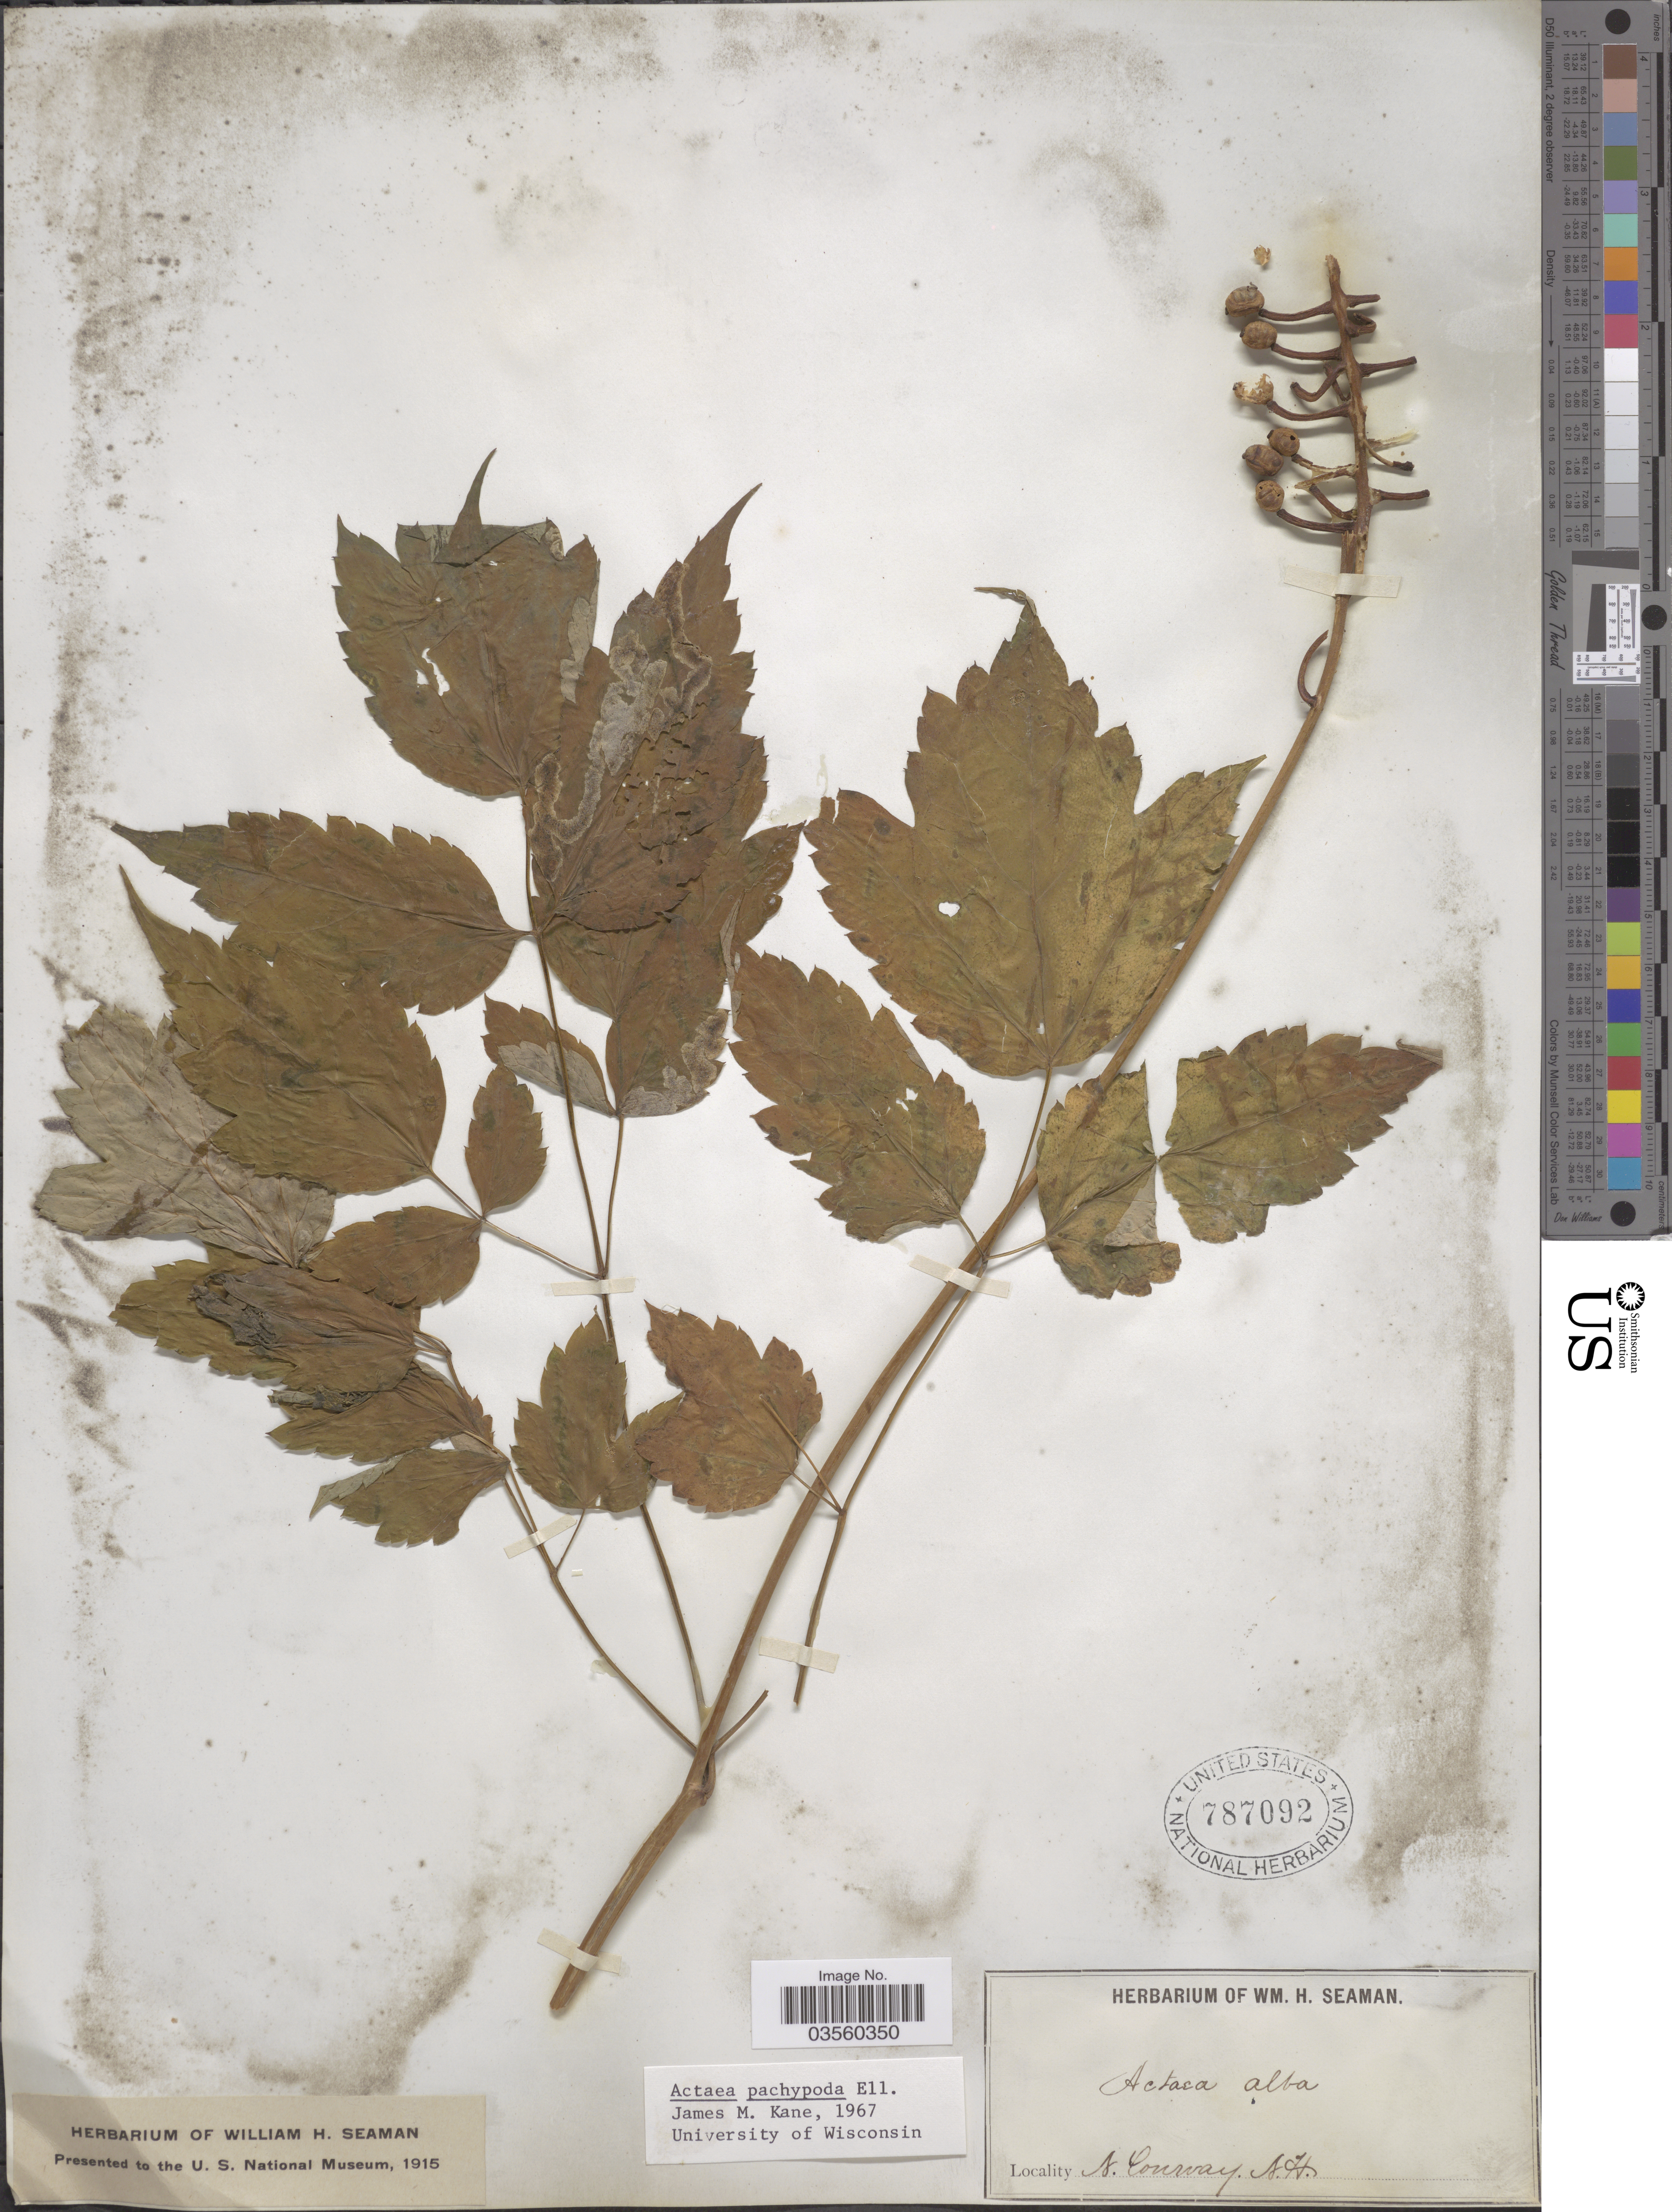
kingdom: Plantae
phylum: Tracheophyta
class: Magnoliopsida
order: Ranunculales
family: Ranunculaceae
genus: Actaea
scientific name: Actaea pachypoda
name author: Elliott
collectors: Ex herb. W. H. Seaman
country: United States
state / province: New Hampshire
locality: N. Conway.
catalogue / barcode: US 787092